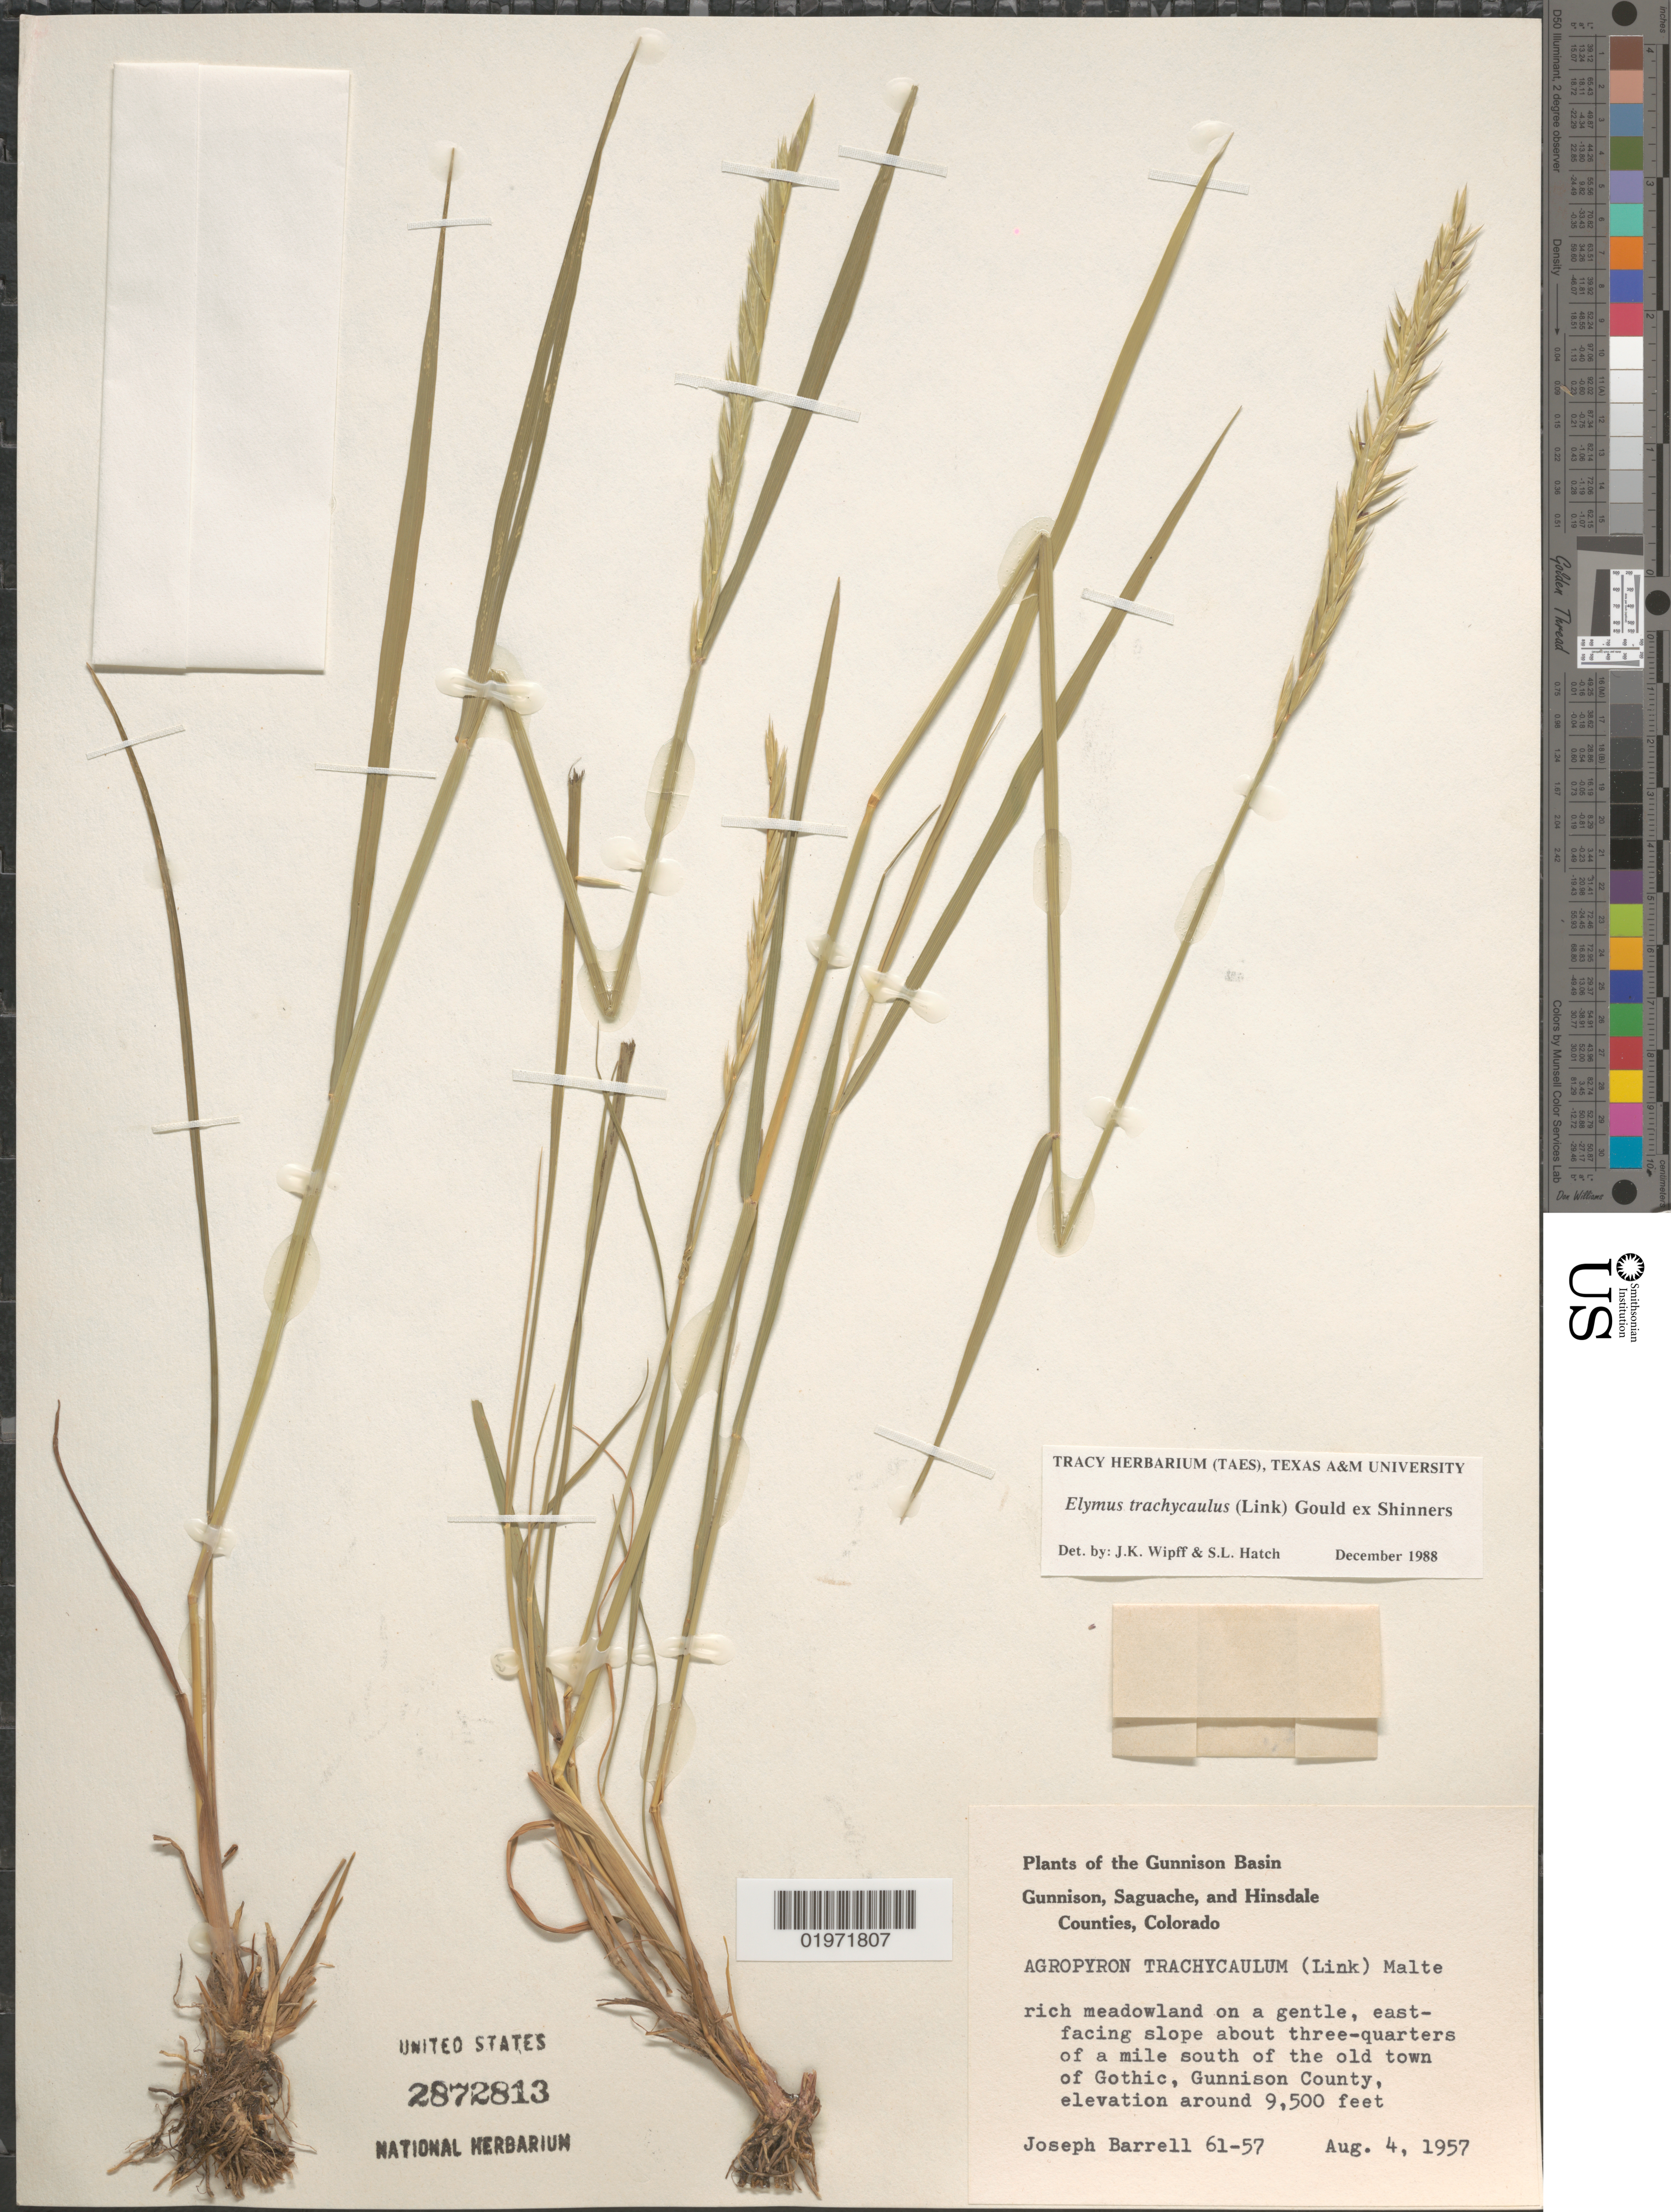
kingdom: Plantae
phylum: Tracheophyta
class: Liliopsida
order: Poales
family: Poaceae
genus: Elymus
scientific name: Elymus trachycaulus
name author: (Link) Gould ex Shinners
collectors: J. Barrell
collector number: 61-57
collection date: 1957-08-04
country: United States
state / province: Colorado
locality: The Gunnison Basin. Rich meadowland on a gentle, east-facing slope about three-quarters of a mile south of the old town of Gothic, Gunnison County.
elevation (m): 2896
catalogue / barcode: US 2872813